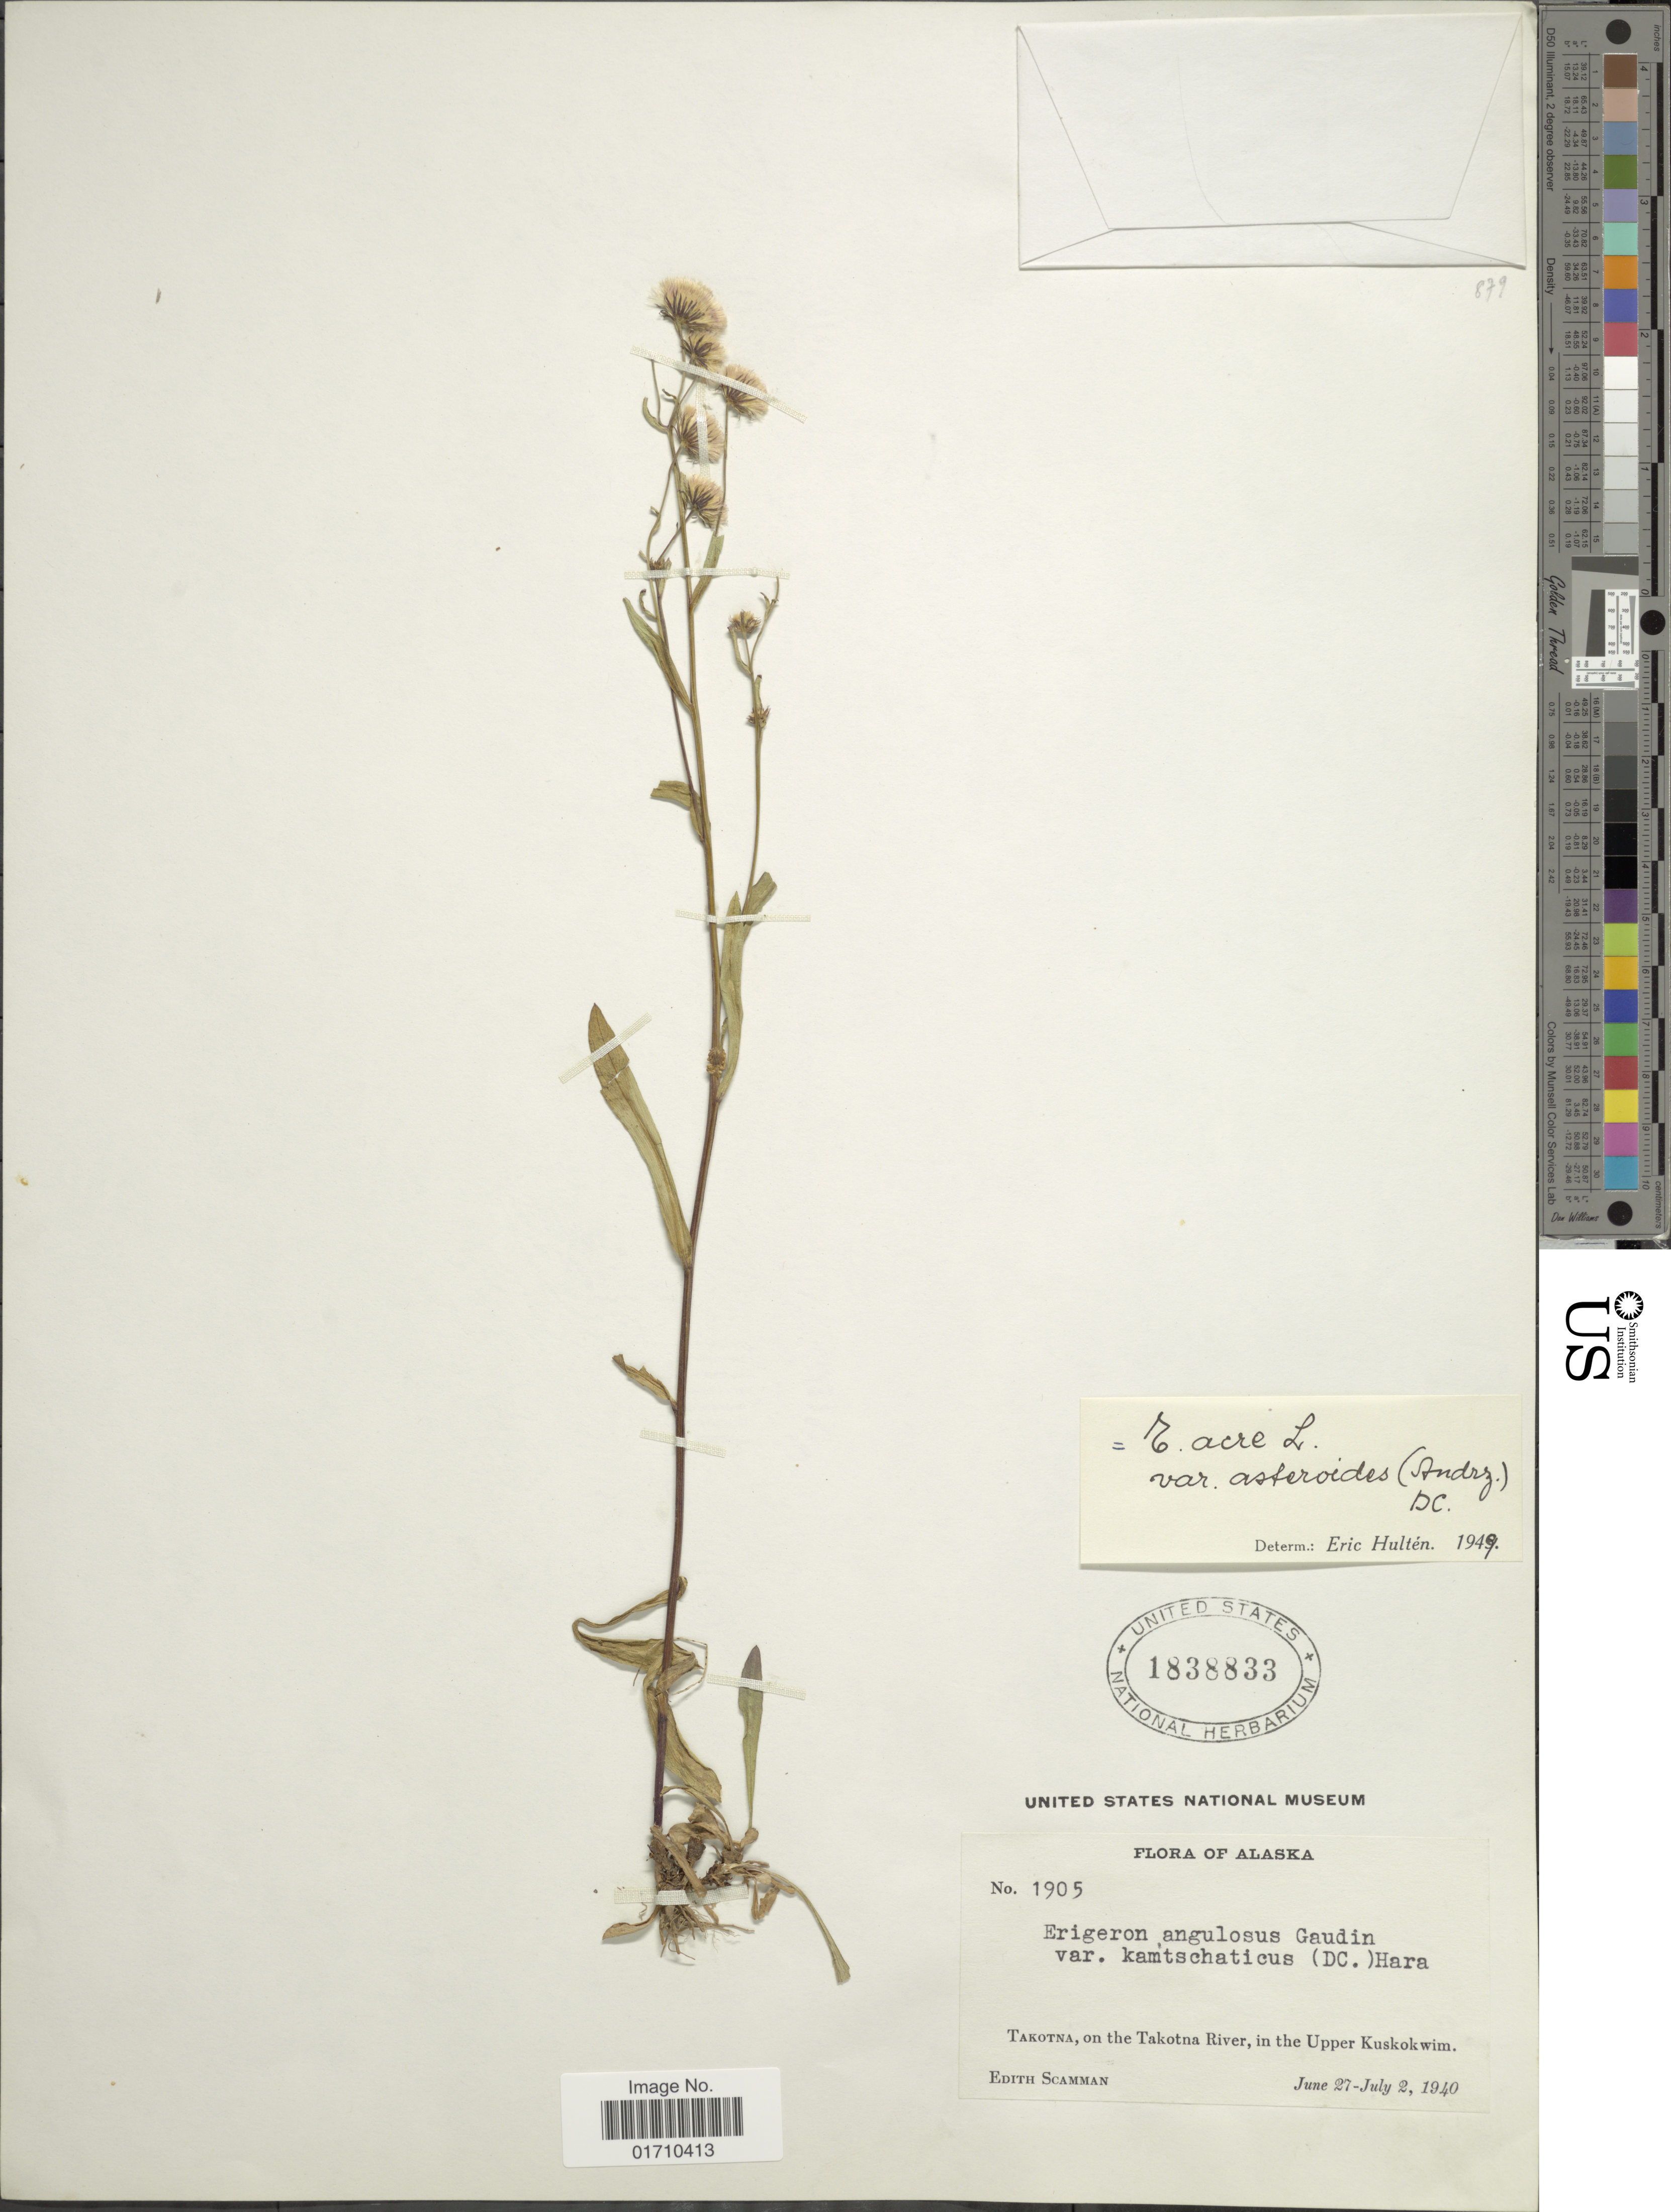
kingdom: Plantae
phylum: Tracheophyta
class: Magnoliopsida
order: Asterales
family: Asteraceae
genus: Erigeron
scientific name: Erigeron acris var. asteroides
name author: (Andrz.) DC.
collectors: E. Scamman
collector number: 1905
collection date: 1940-06-27/1940-07-02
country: United States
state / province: Alaska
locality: Takotna, on the Takotna River, in the Upper Kuskokwim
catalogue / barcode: US 1838833